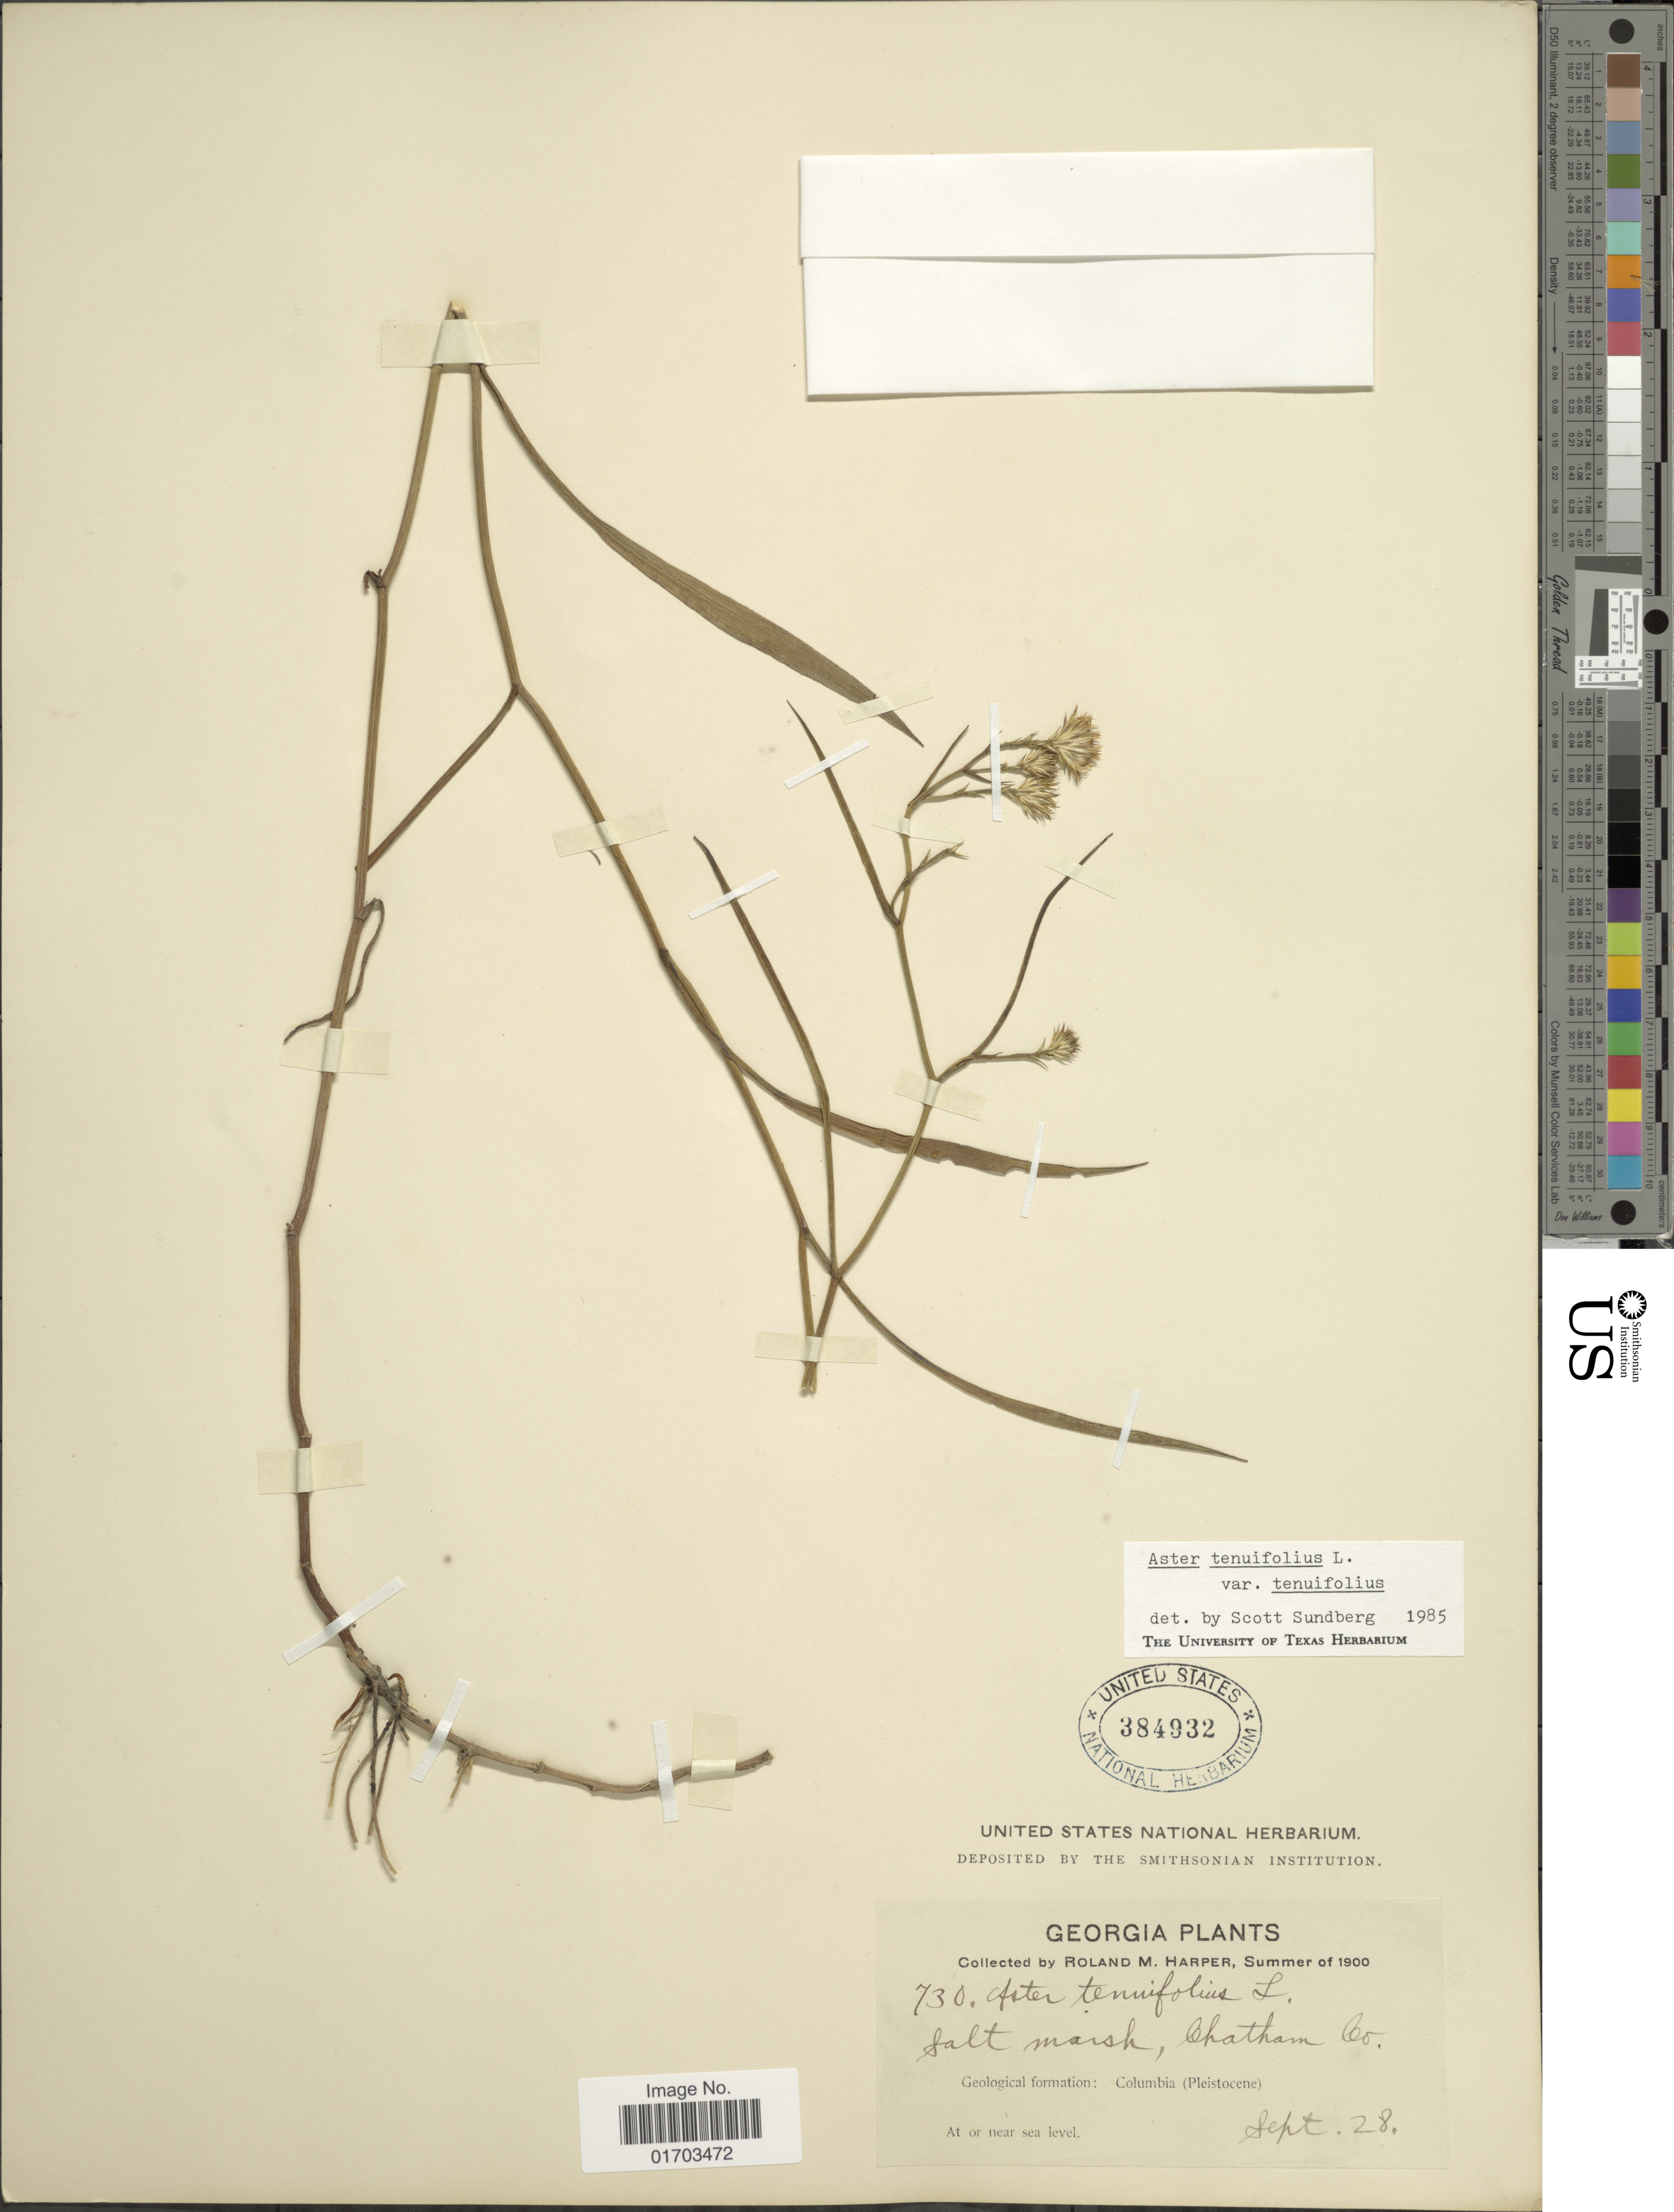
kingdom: Plantae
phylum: Tracheophyta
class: Magnoliopsida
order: Asterales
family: Asteraceae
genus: Symphyotrichum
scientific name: Symphyotrichum tenuifolium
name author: (L.) G.L. Nesom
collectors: R. M. Harper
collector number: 730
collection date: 1900-09-28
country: United States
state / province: Georgia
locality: Chatham Co., Columbia (Pleistocene).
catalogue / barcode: US 384932